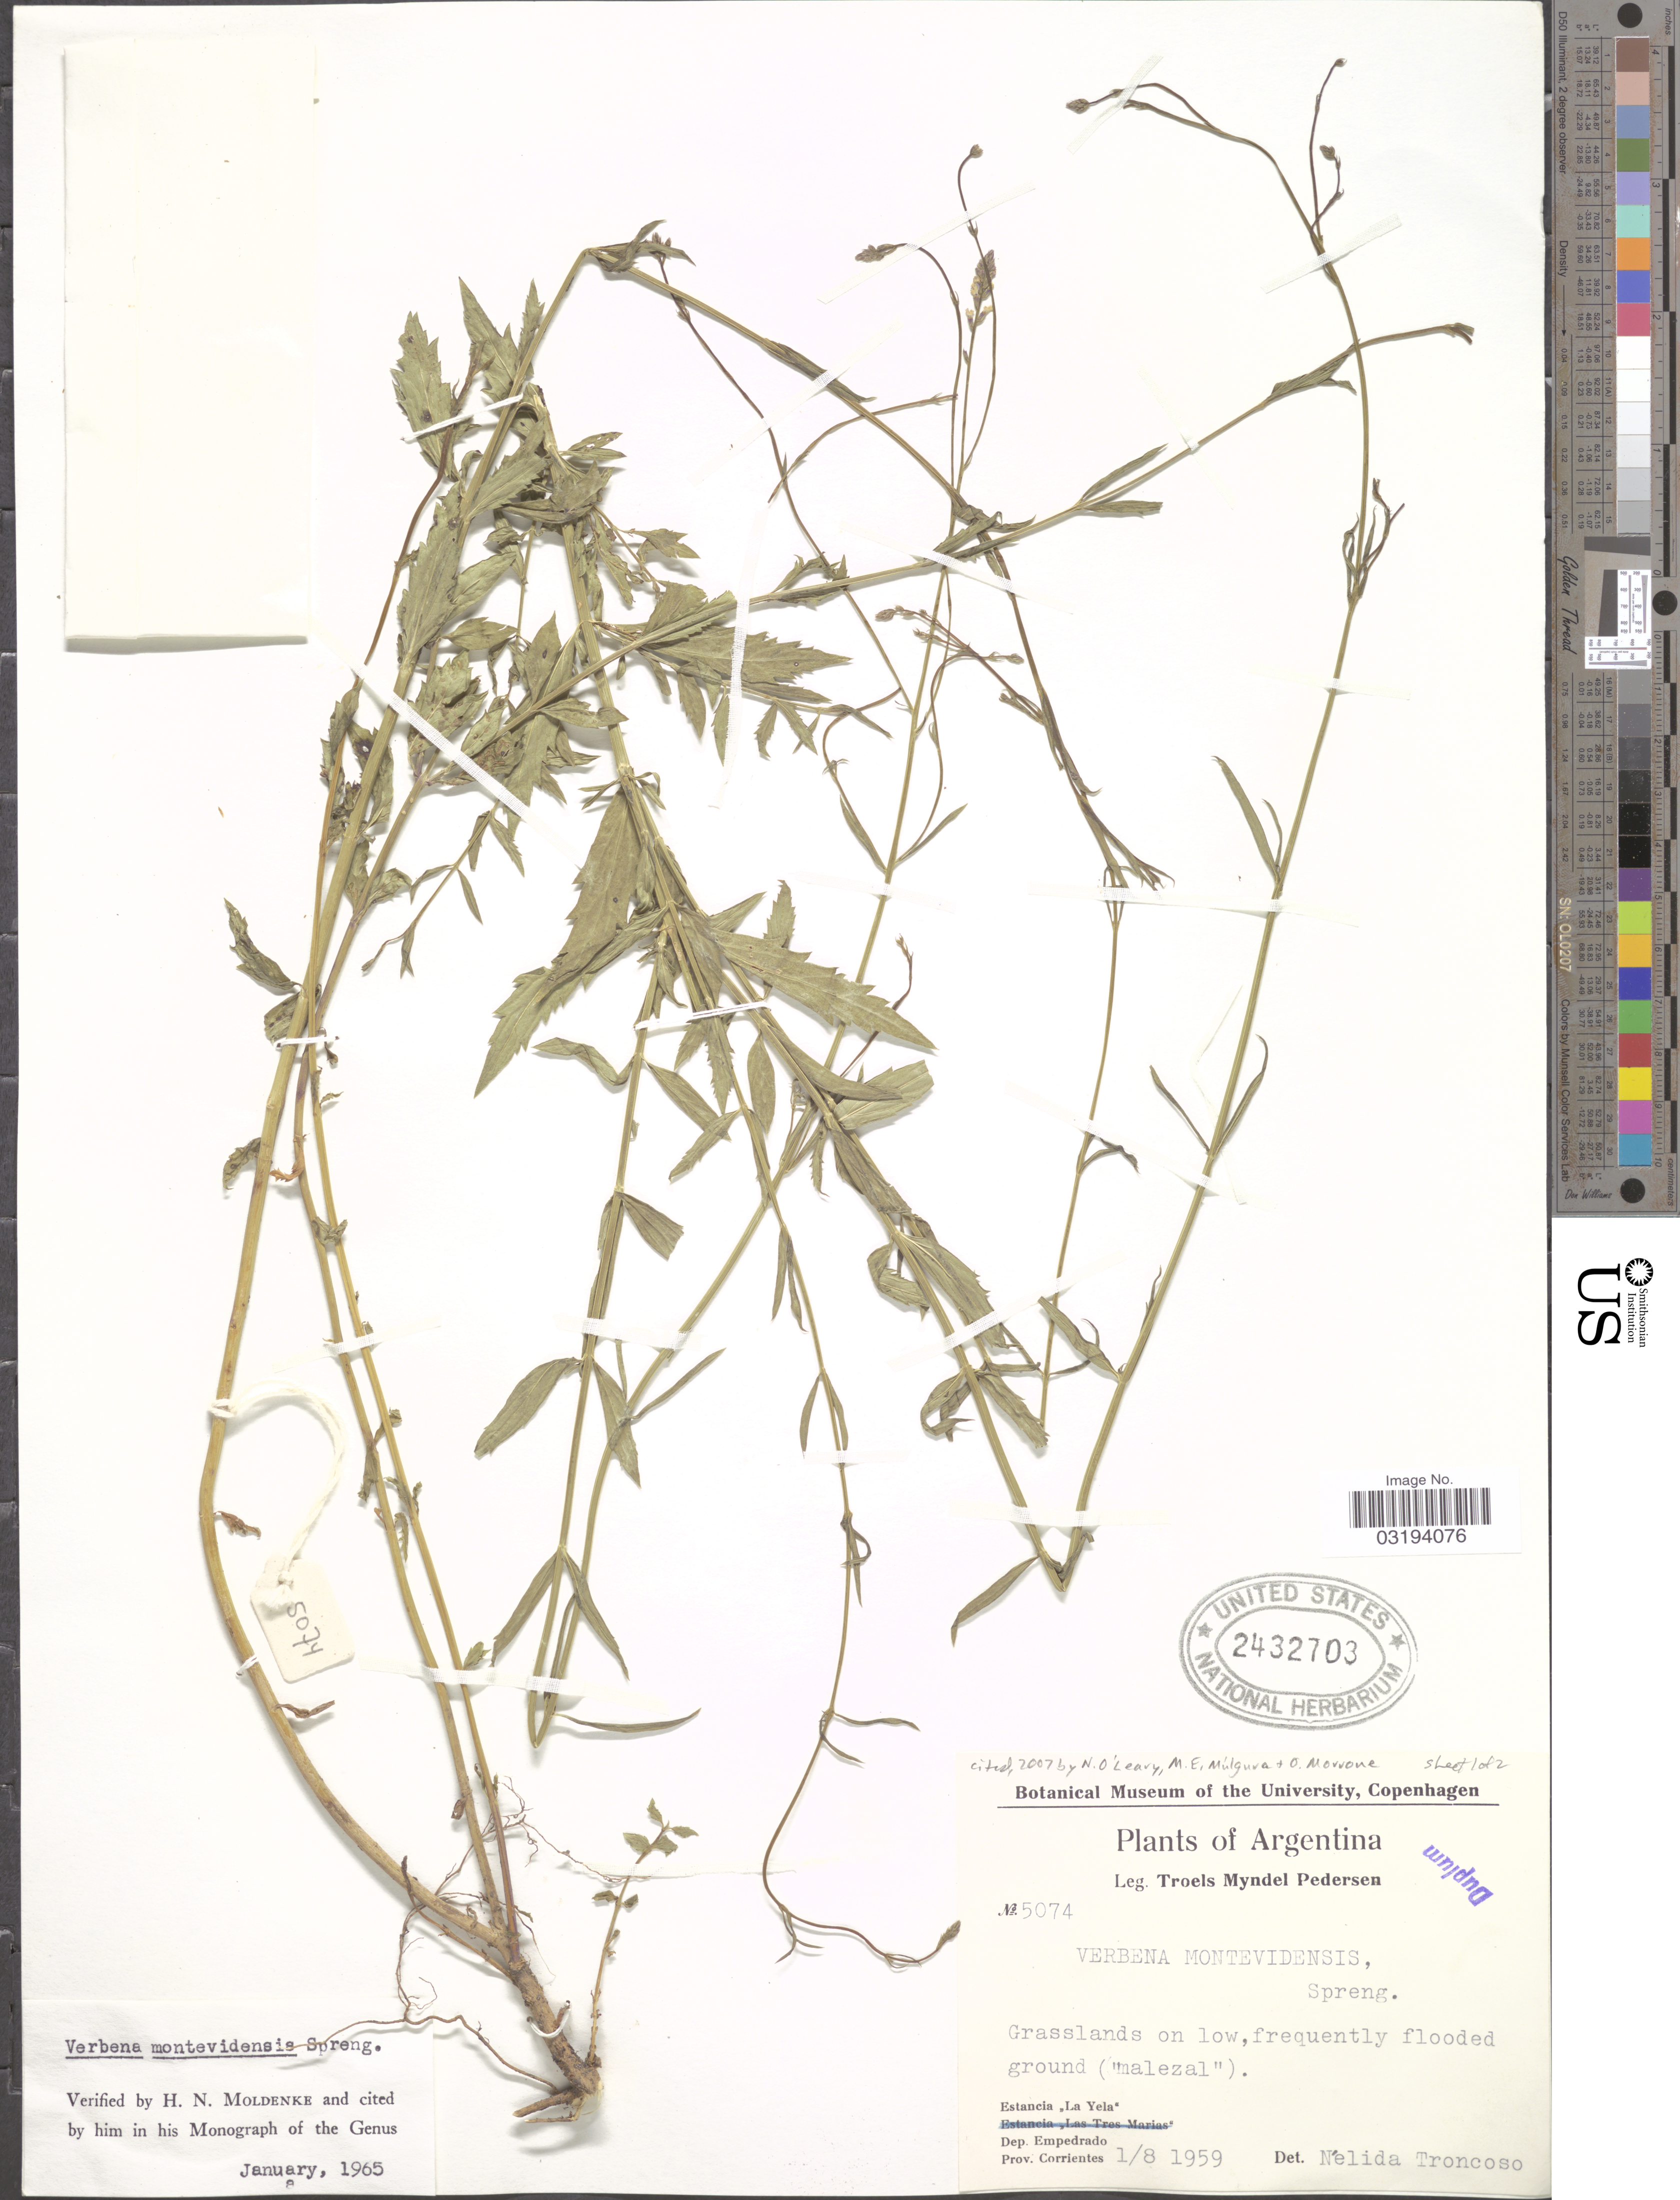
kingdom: Plantae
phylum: Tracheophyta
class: Magnoliopsida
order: Lamiales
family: Verbenaceae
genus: Verbena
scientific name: Verbena montevidensis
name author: Spreng.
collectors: T. Pederson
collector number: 5074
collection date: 1959-08-01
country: Argentina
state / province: Corrientes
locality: Estancia La Yela, Dep. Empedrado.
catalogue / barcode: US 2432703